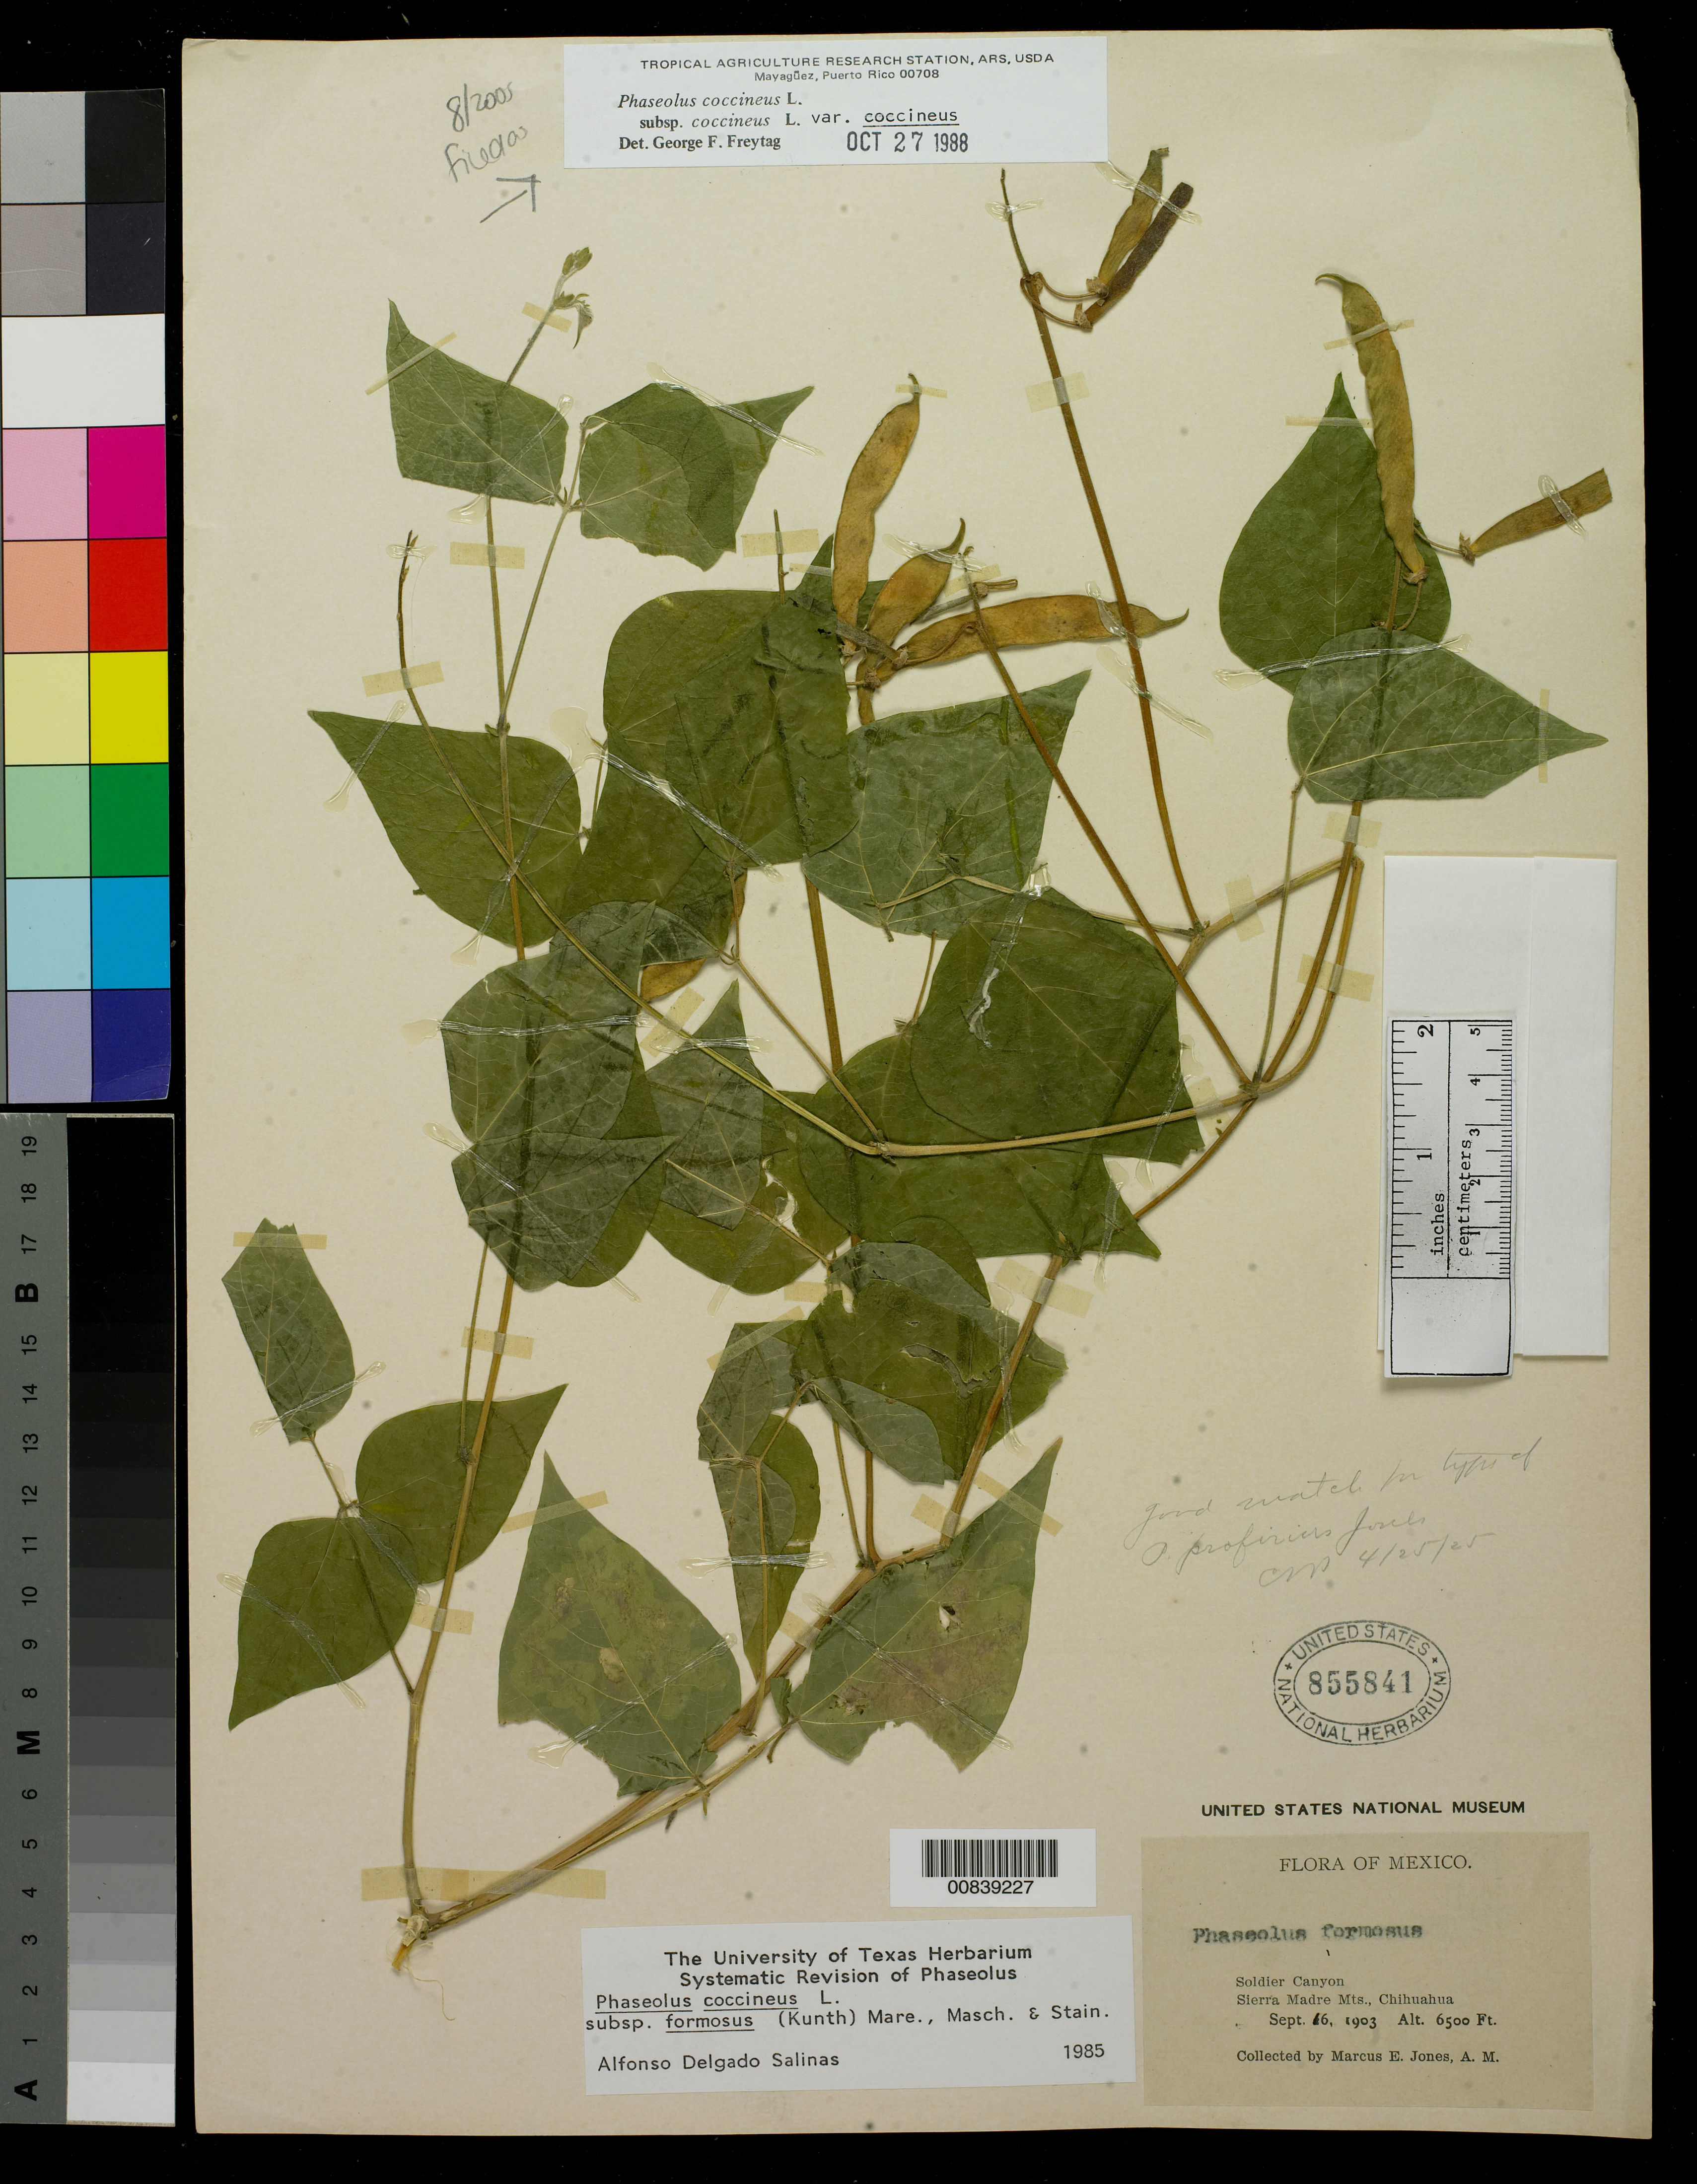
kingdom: Plantae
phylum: Tracheophyta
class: Magnoliopsida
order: Fabales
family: Fabaceae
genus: Phaseolus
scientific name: Phaseolus coccineus var. coccineus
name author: L.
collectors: M. E. Jones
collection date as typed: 16 Sep 1903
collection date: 1903-09-16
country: Mexico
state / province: Chihuahua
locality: Soldier Canyon. Sierra Madre Mts., Chuihuahua.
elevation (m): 1981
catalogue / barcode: US 855841